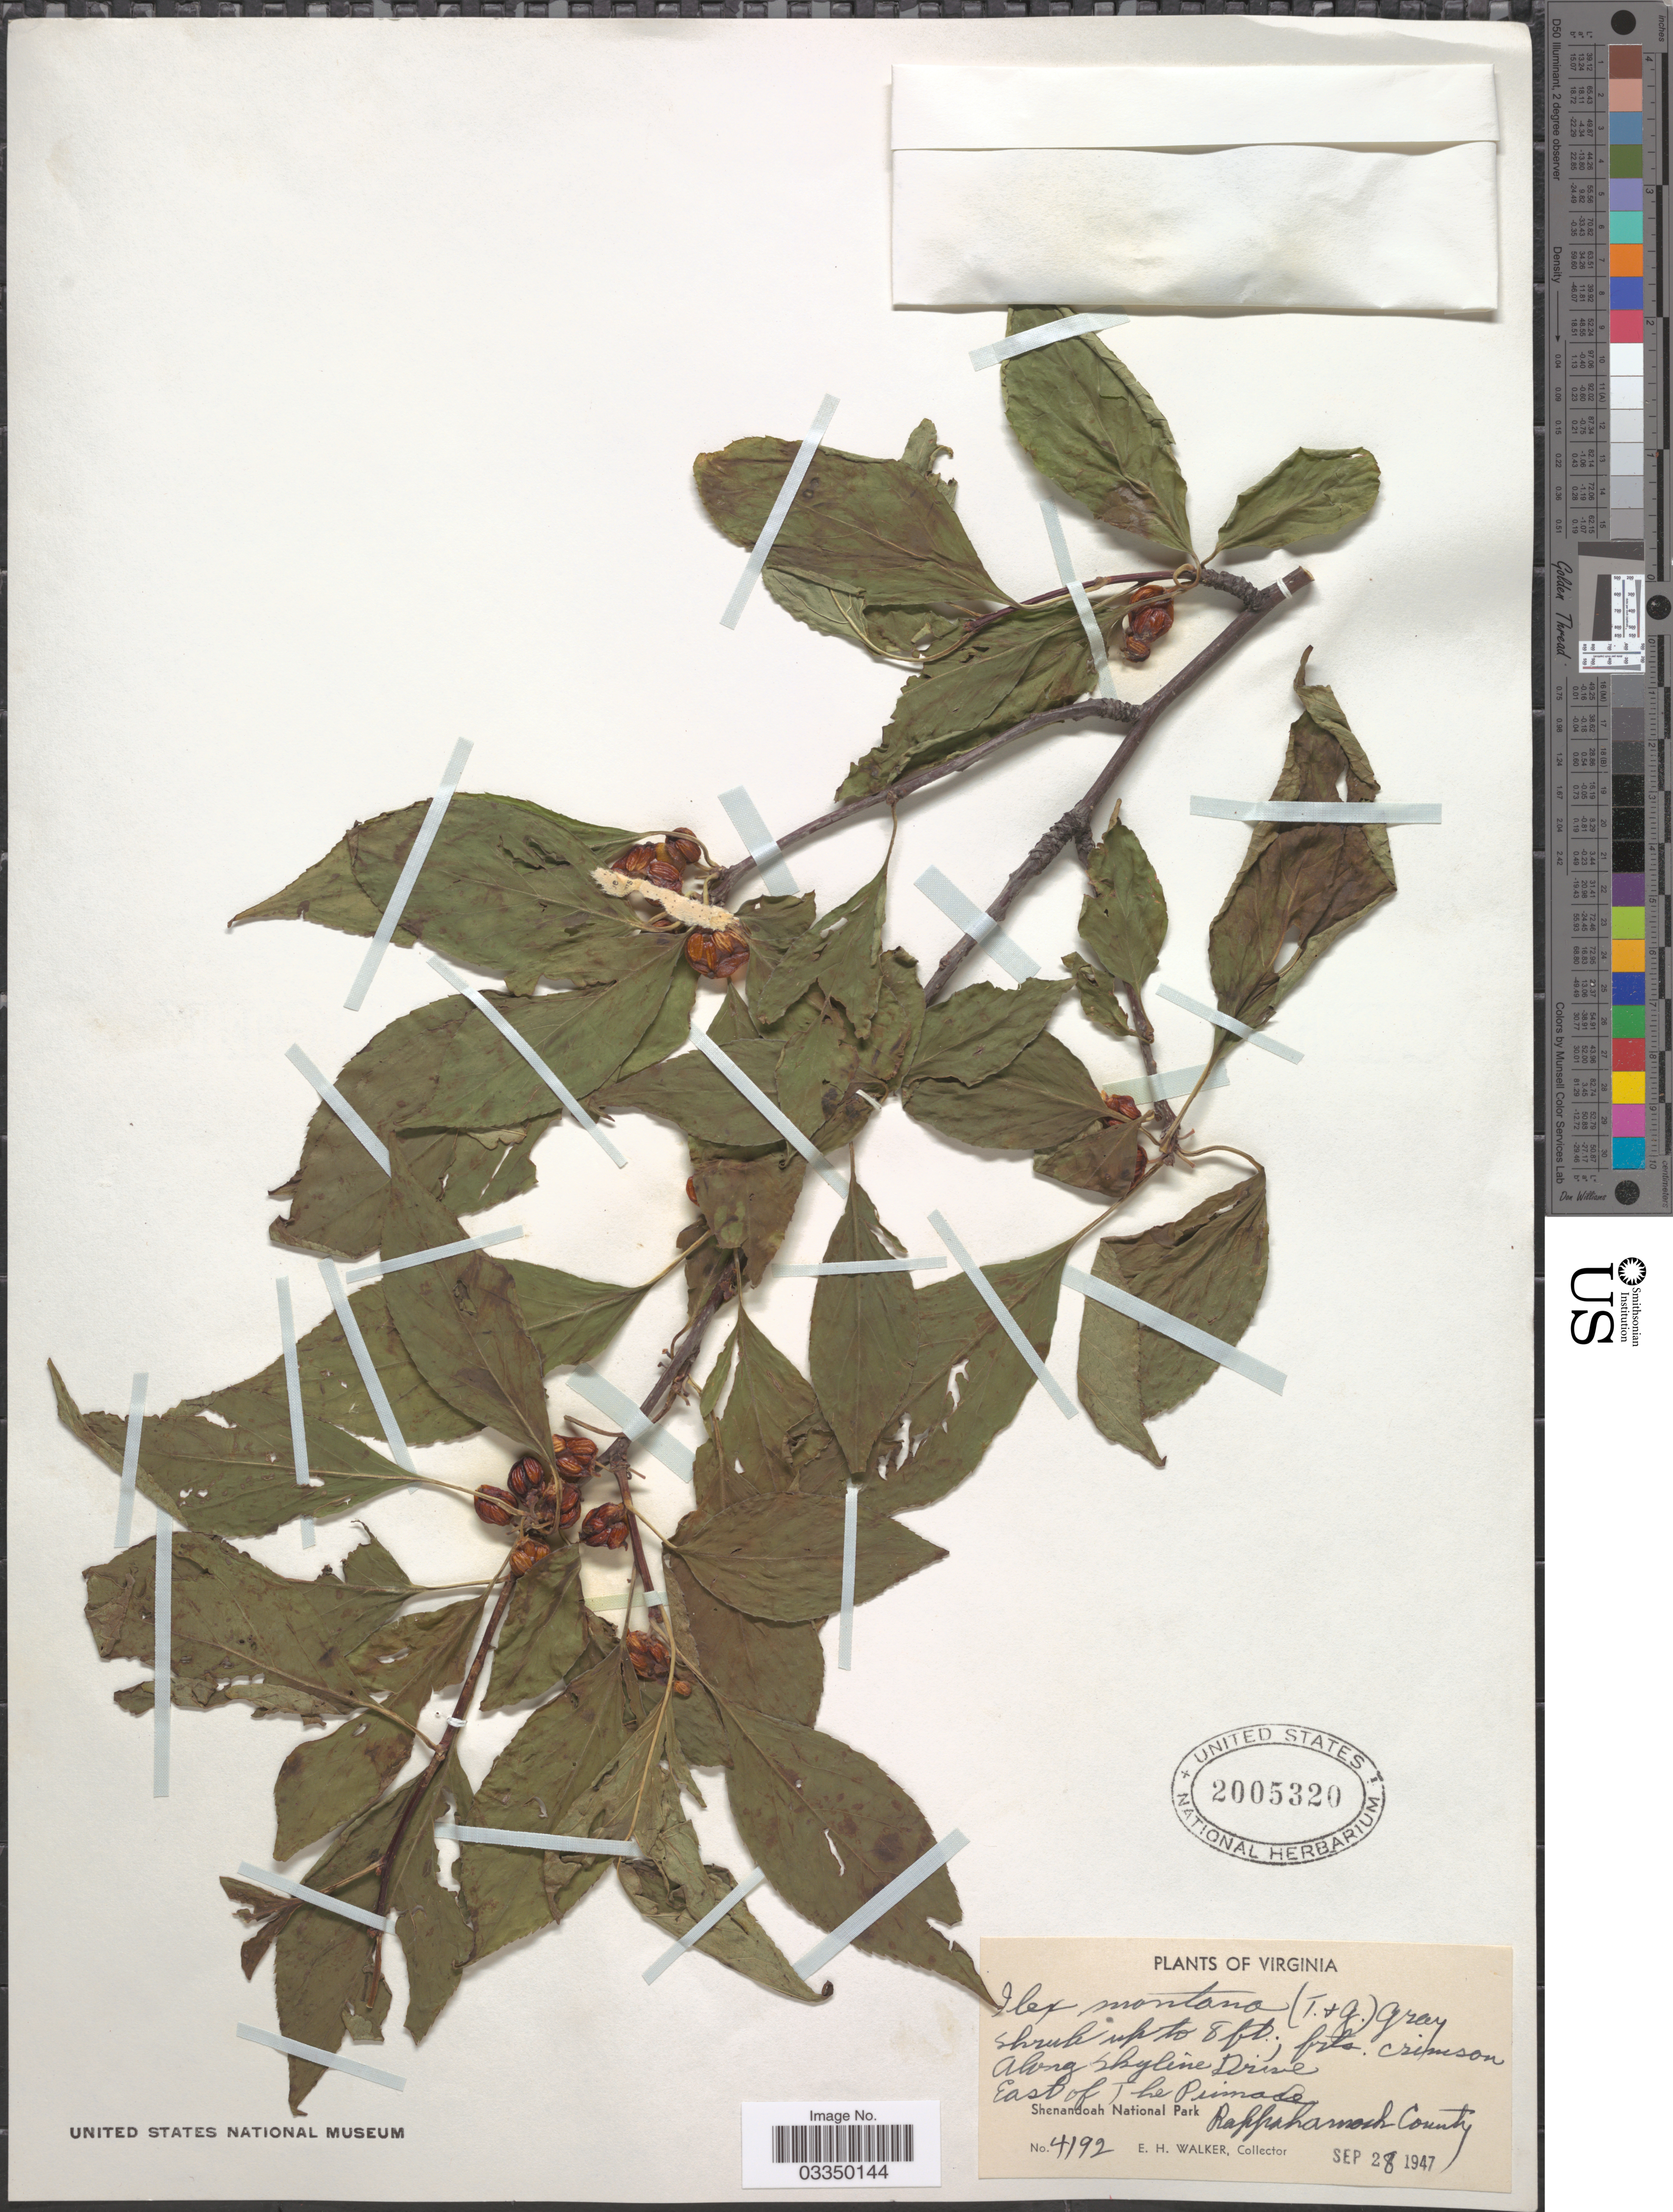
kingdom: Plantae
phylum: Tracheophyta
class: Magnoliopsida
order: Aquifoliales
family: Aquifoliaceae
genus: Ilex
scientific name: Ilex montana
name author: Torr. & A. Gray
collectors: E. H. Walker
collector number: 4192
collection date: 1947-09-28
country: United States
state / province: Virginia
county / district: Rappahannock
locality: Along skyline Drive. East of the Pinnacle. Shenandoah National Park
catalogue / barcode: US 2005320